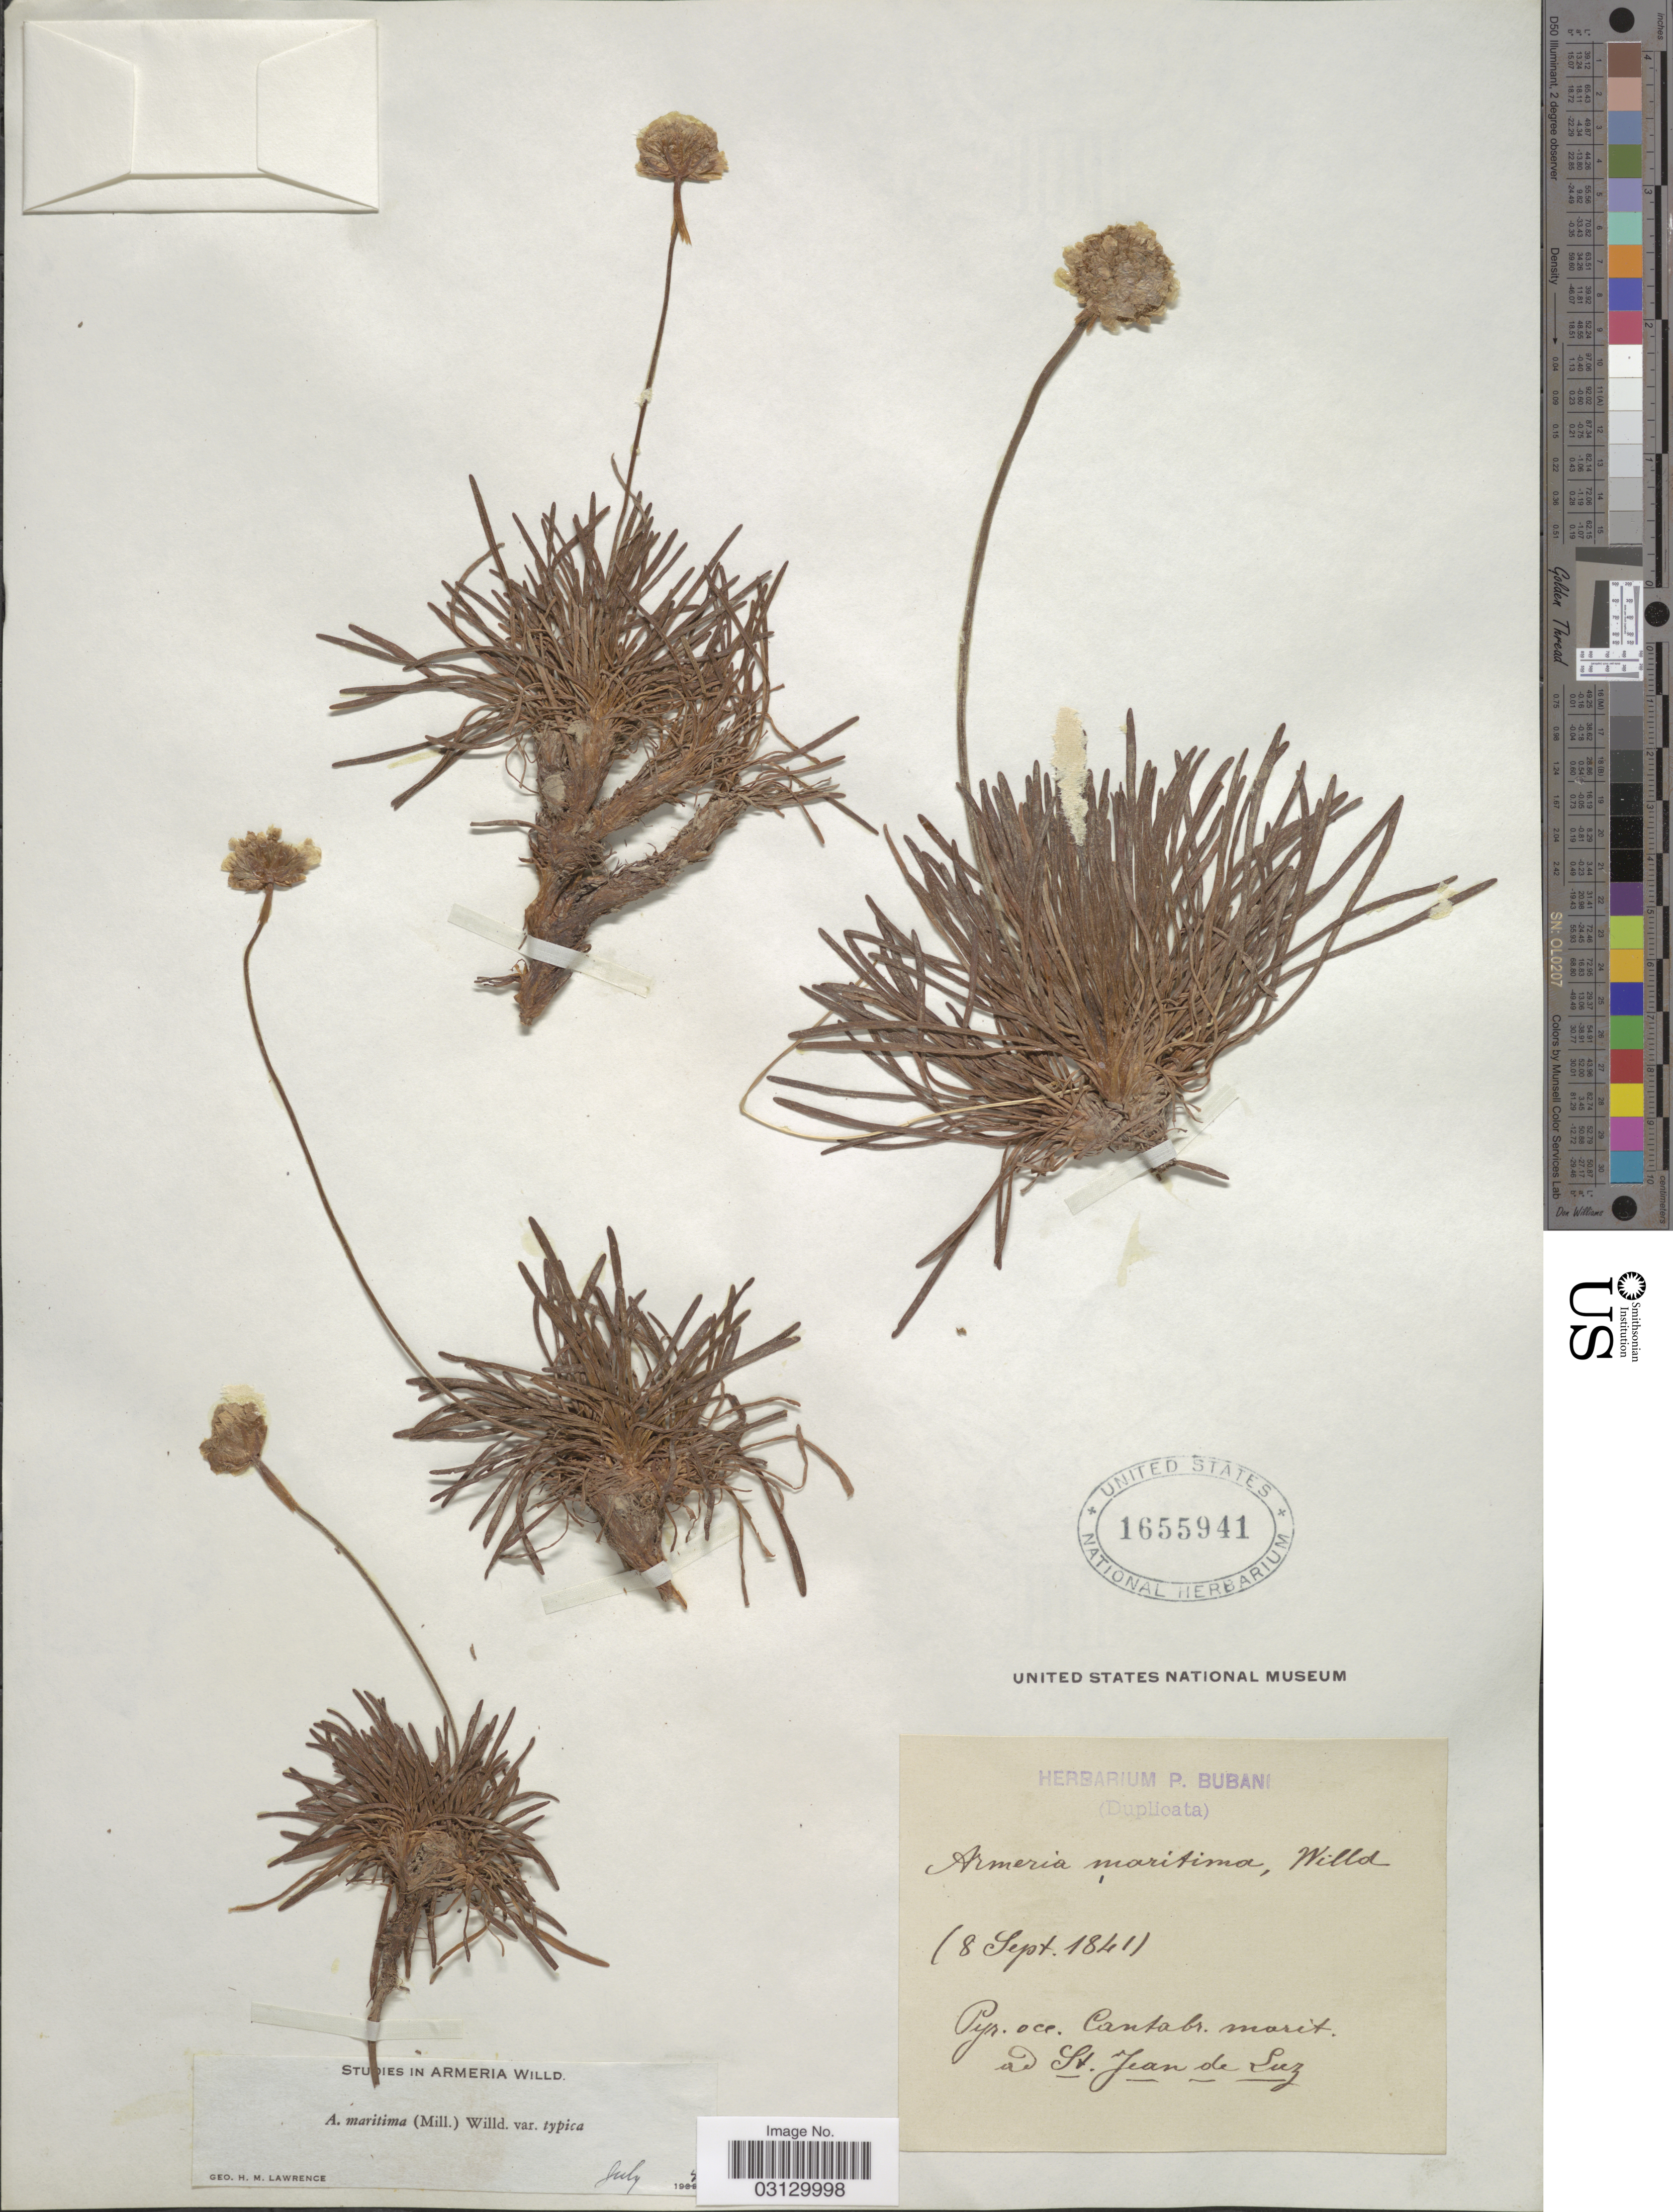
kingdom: Plantae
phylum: Tracheophyta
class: Magnoliopsida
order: Caryophyllales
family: Plumbaginaceae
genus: Armeria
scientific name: Armeria maritima subsp. maritima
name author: (Mill.) Willd.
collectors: ex herb. P. Bubani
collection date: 1841-09-08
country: France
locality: Pyr. occ. Cantabr. marit. ad St. Jean de Luz.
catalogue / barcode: US 1655941